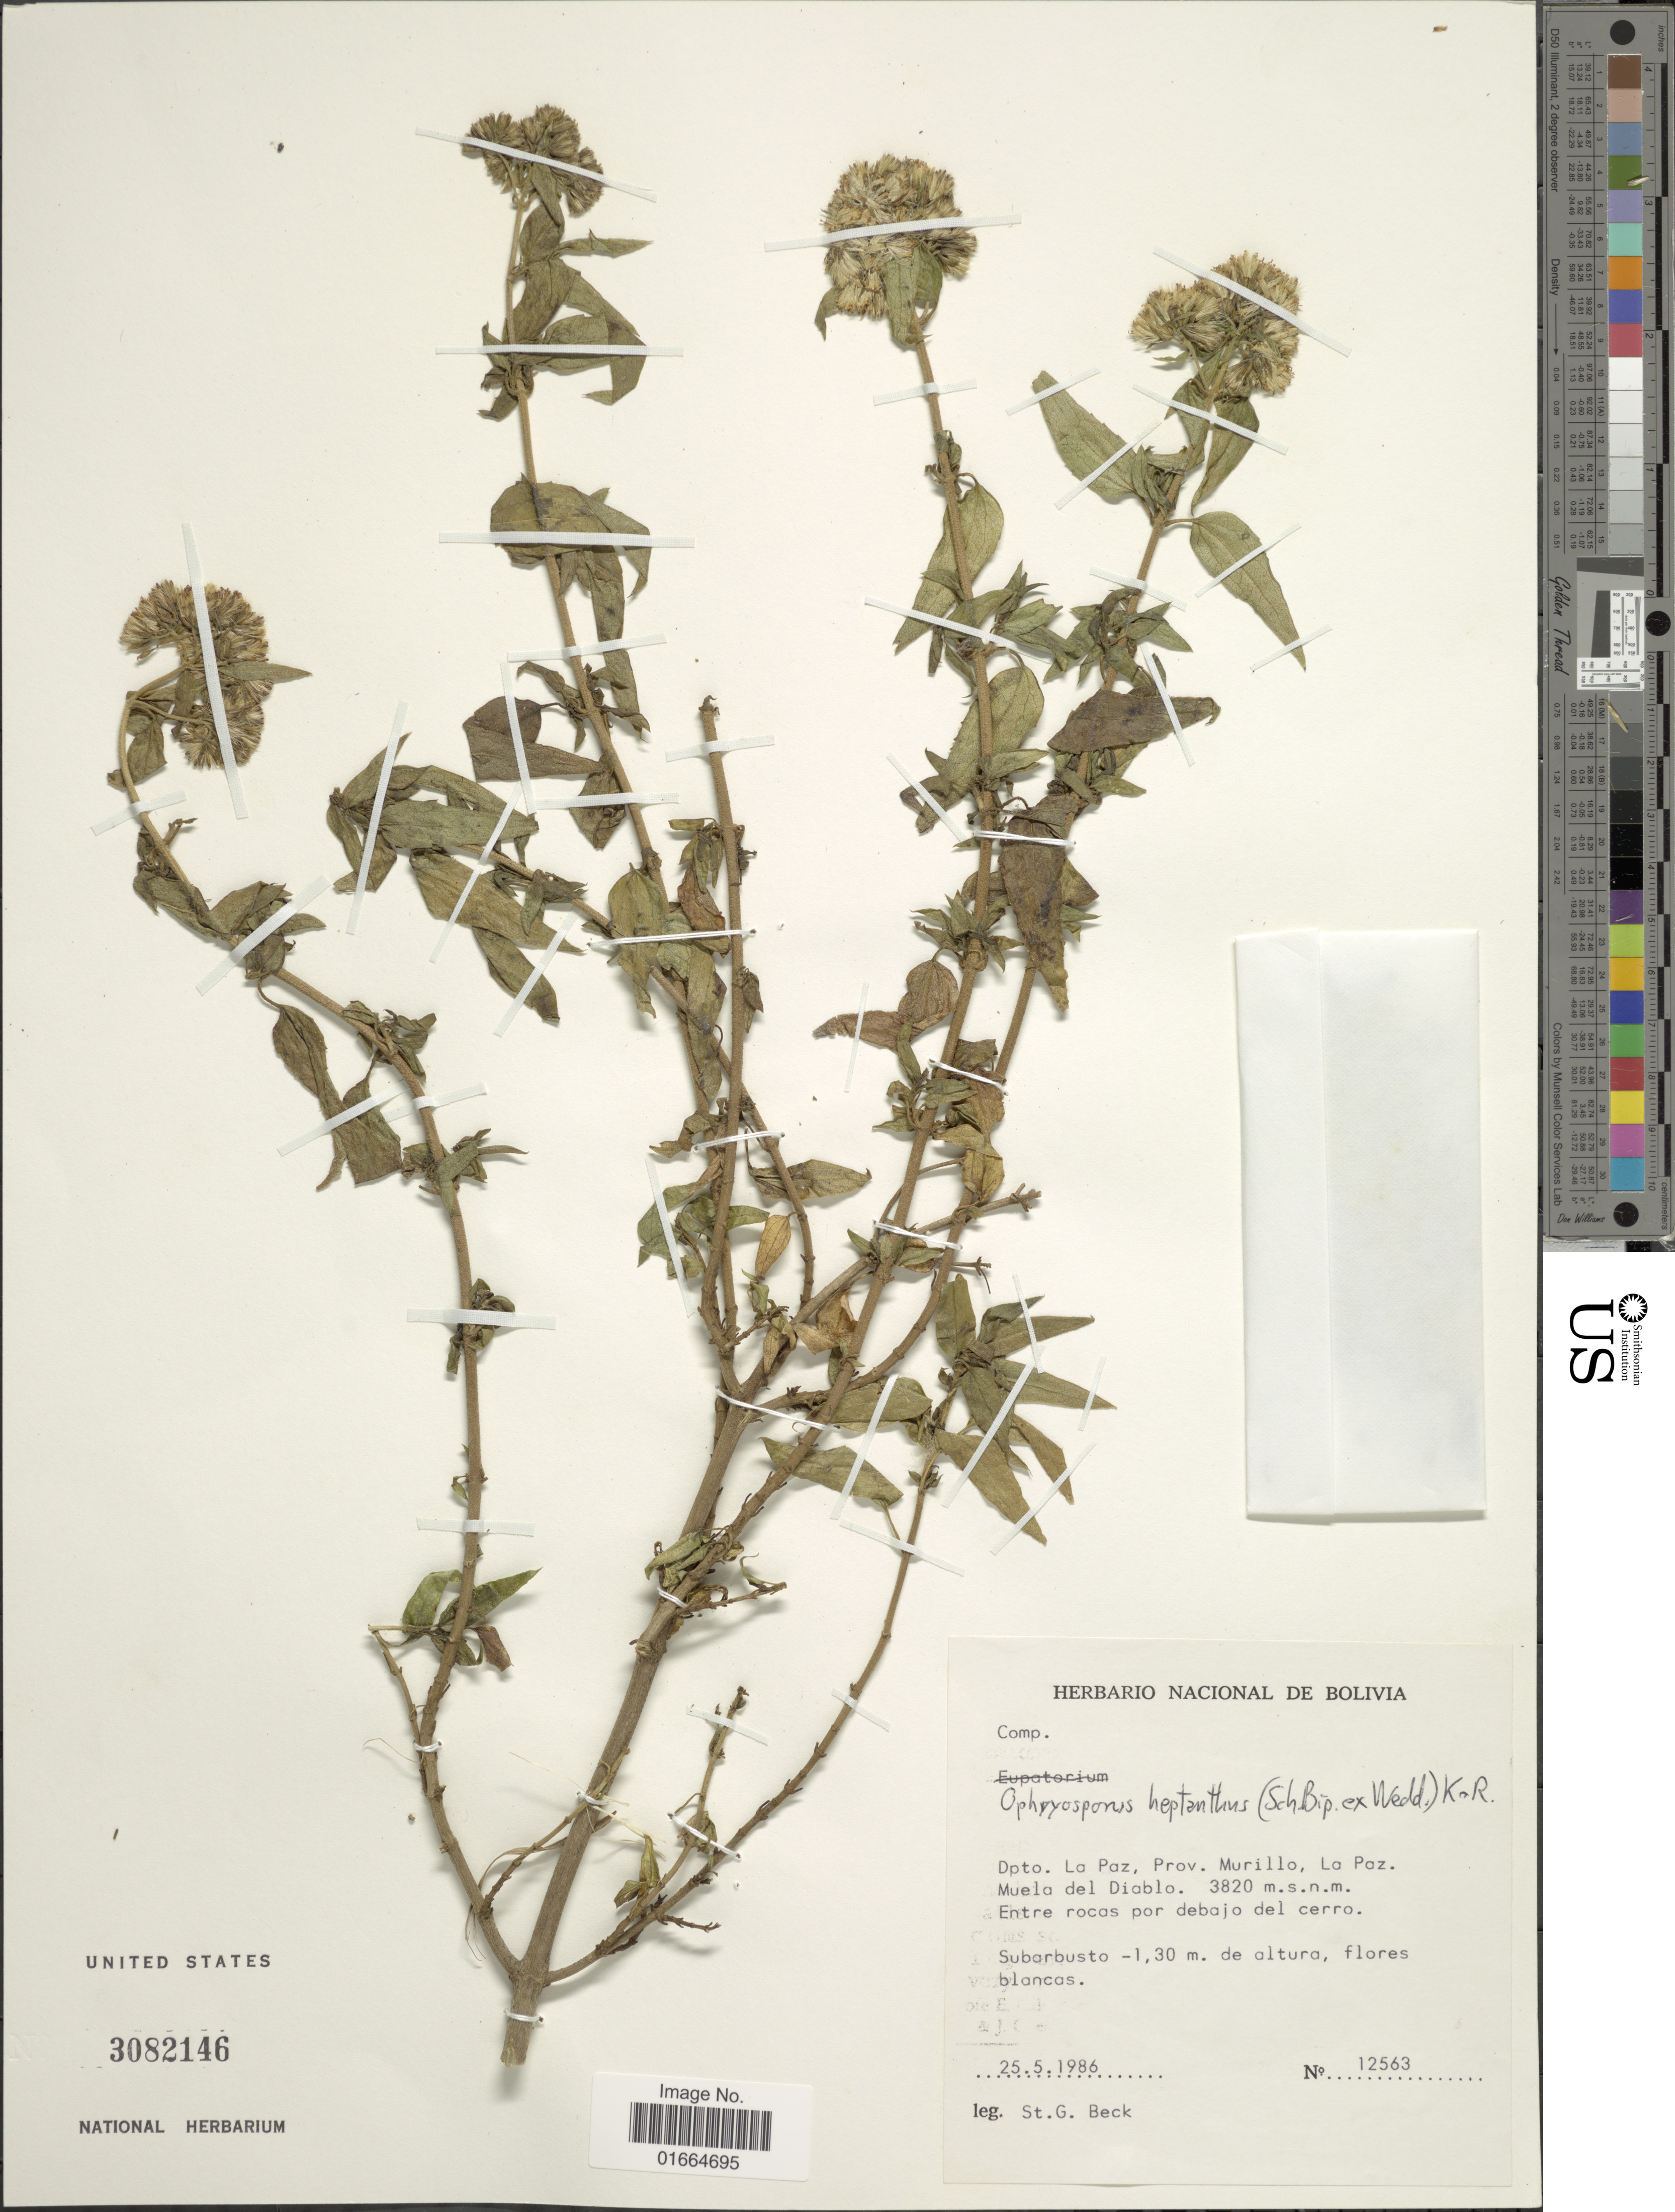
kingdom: Plantae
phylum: Tracheophyta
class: Magnoliopsida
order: Asterales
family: Asteraceae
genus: Ophryosporus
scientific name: Ophryosporus heptanthus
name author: (Sch. Bip. ex Wedd.) R.M. King & H. Rob.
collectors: S. G. Beck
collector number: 12563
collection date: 1986-05-25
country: Bolivia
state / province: La Paz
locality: Dpto. La Paz, Prov. Murillo, La Paz, Muela del Diablo, Entre rocas por debajo del cerro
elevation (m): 3820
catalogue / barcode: US 3082146